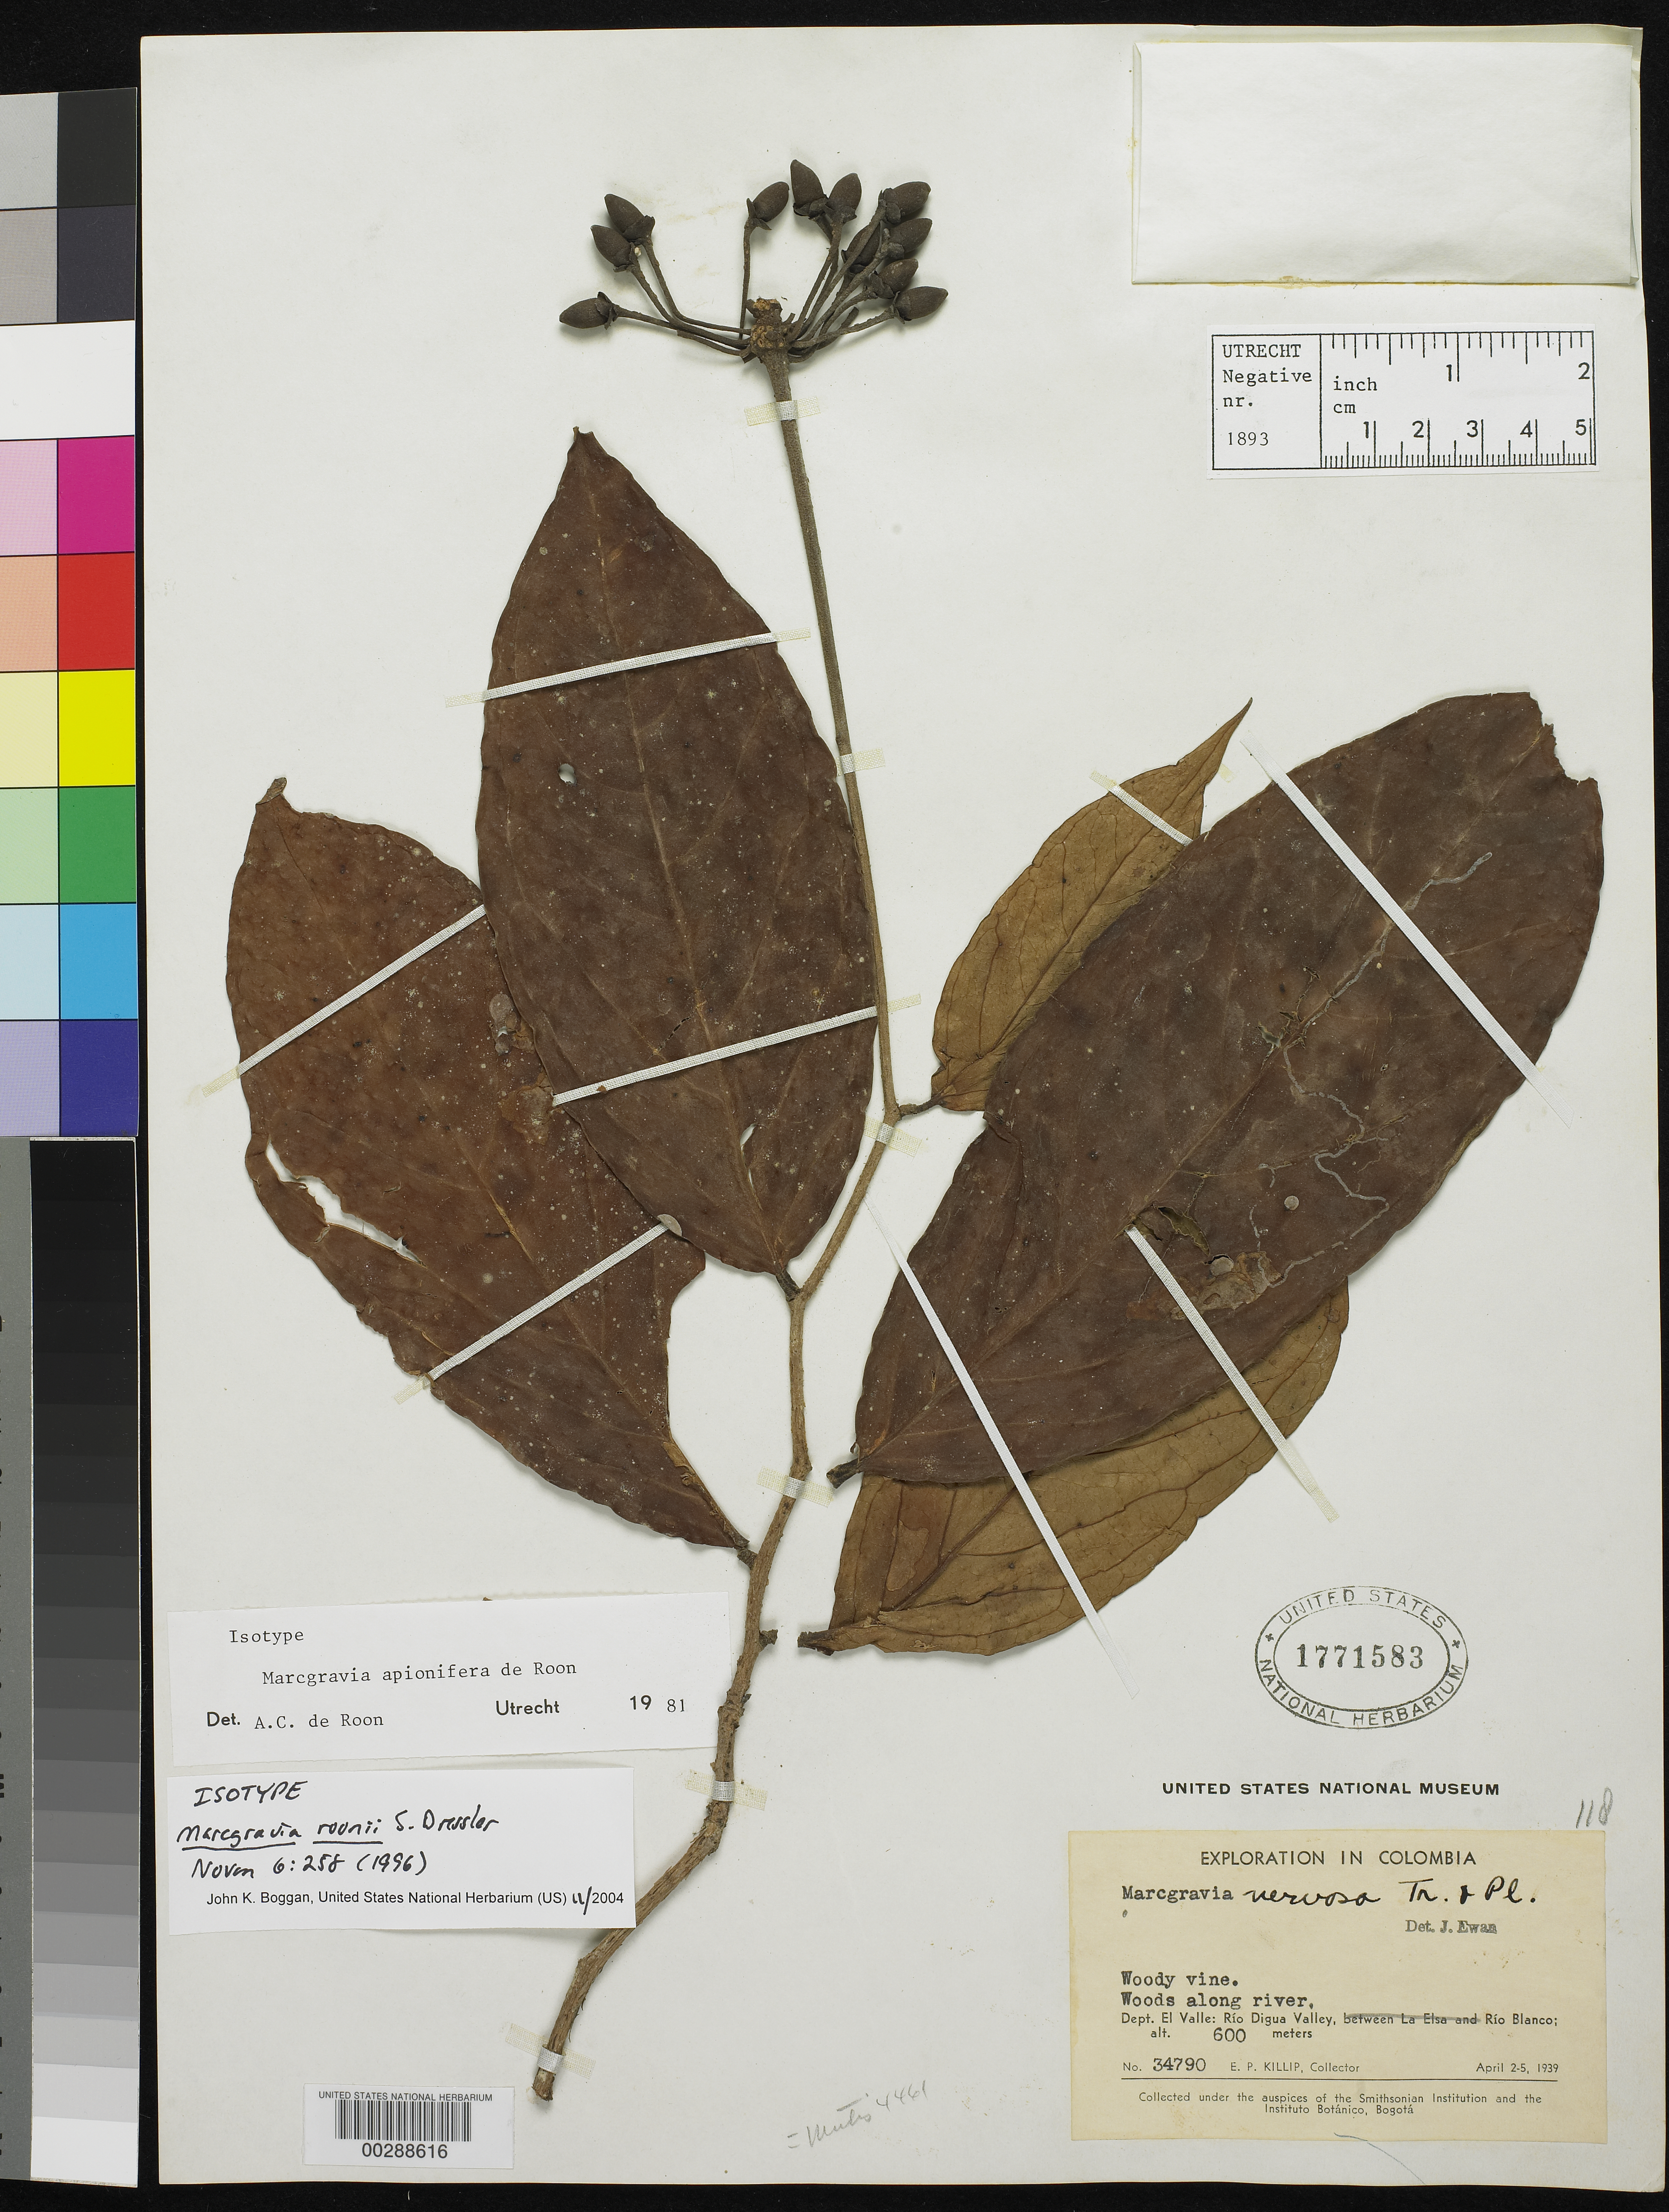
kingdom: Plantae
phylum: Tracheophyta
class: Magnoliopsida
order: Ericales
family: Marcgraviaceae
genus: Marcgravia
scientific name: Marcgravia roonii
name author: S. Dressler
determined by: Boggan, J. K., (US), NMNH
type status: Isotype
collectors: E. P. Killip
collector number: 34790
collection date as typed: April 2-5, 1939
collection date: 1939-04-02/1939-04-05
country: Colombia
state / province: Valle del Cauca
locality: Dept. El Valle: Rio Digua Valley, Rio Blanco.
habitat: Woods along river.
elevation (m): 600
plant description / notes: Annotated by A.C. de Roon (1981) as isotype of Marcgravia apionifera de Roon, ined. name never published.; Holotype at BM.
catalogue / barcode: US 1771583